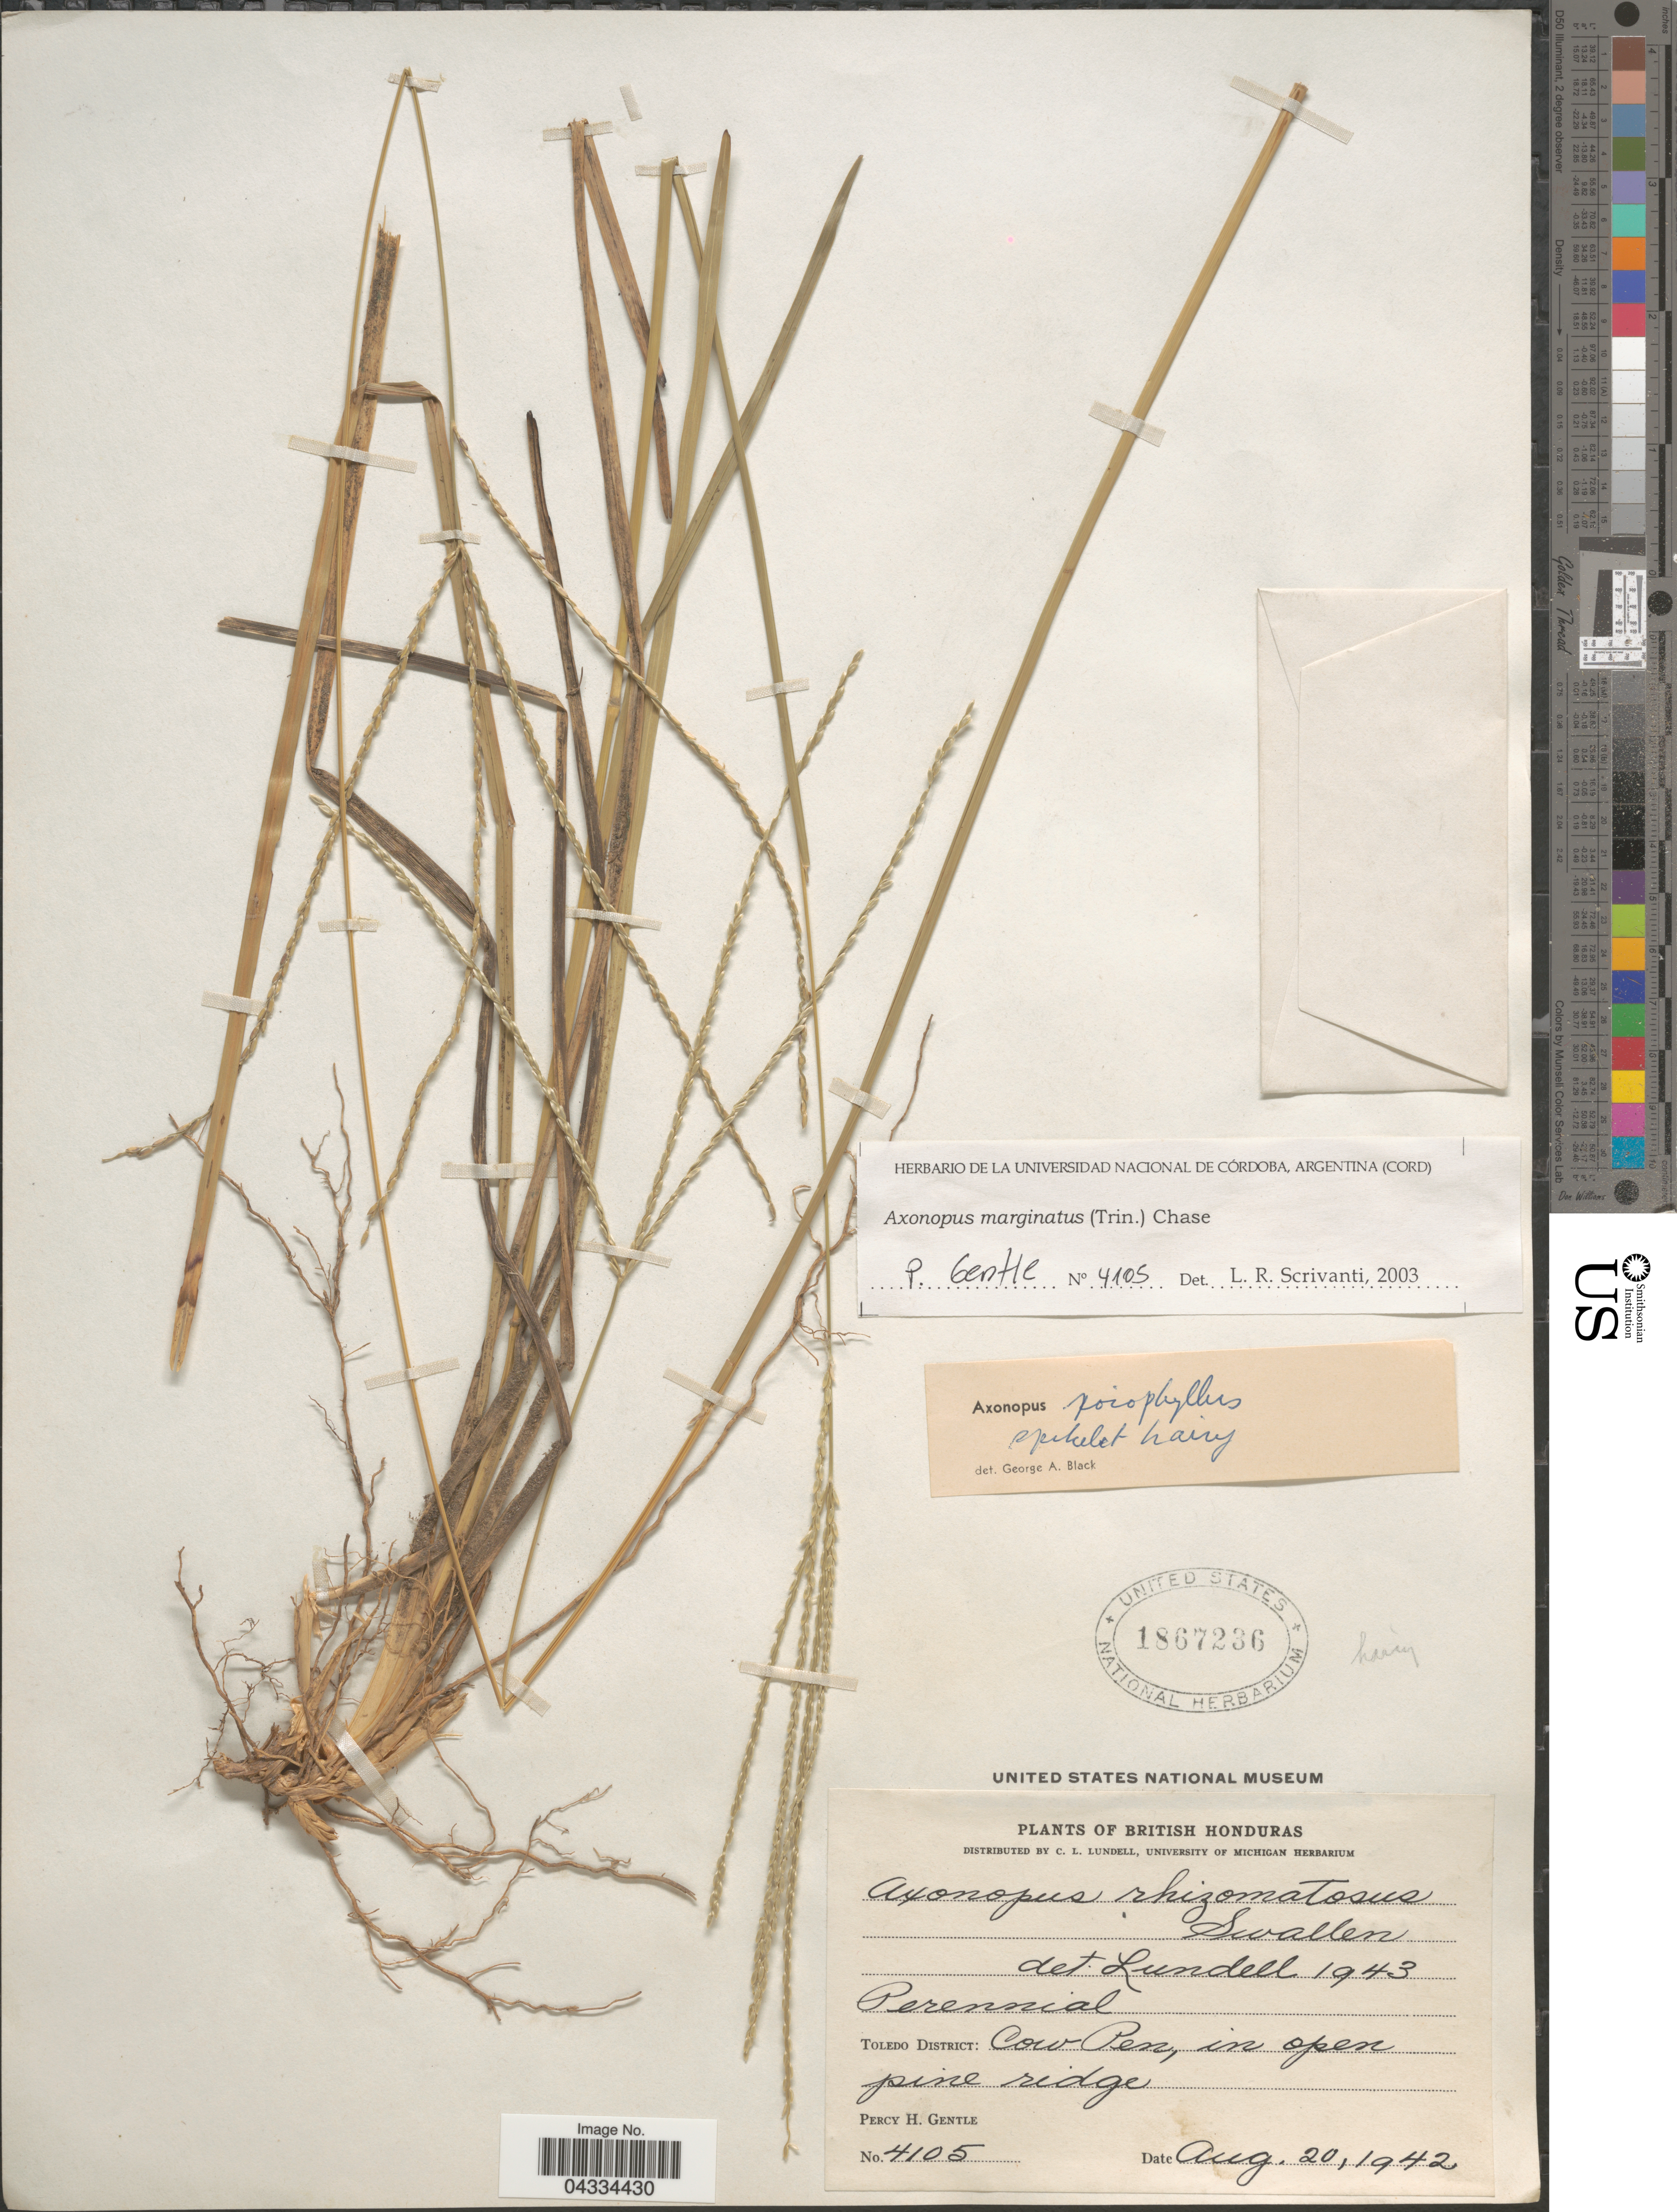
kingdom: Plantae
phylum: Tracheophyta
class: Liliopsida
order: Poales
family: Poaceae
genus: Axonopus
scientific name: Axonopus marginatus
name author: (Trin.) Chase ex Hitchc.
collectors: P. H. Gentle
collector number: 4105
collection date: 1942-08-20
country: Belize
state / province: Toledo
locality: British Honduras. Toledo District: Cow Pen.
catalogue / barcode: US 1867236